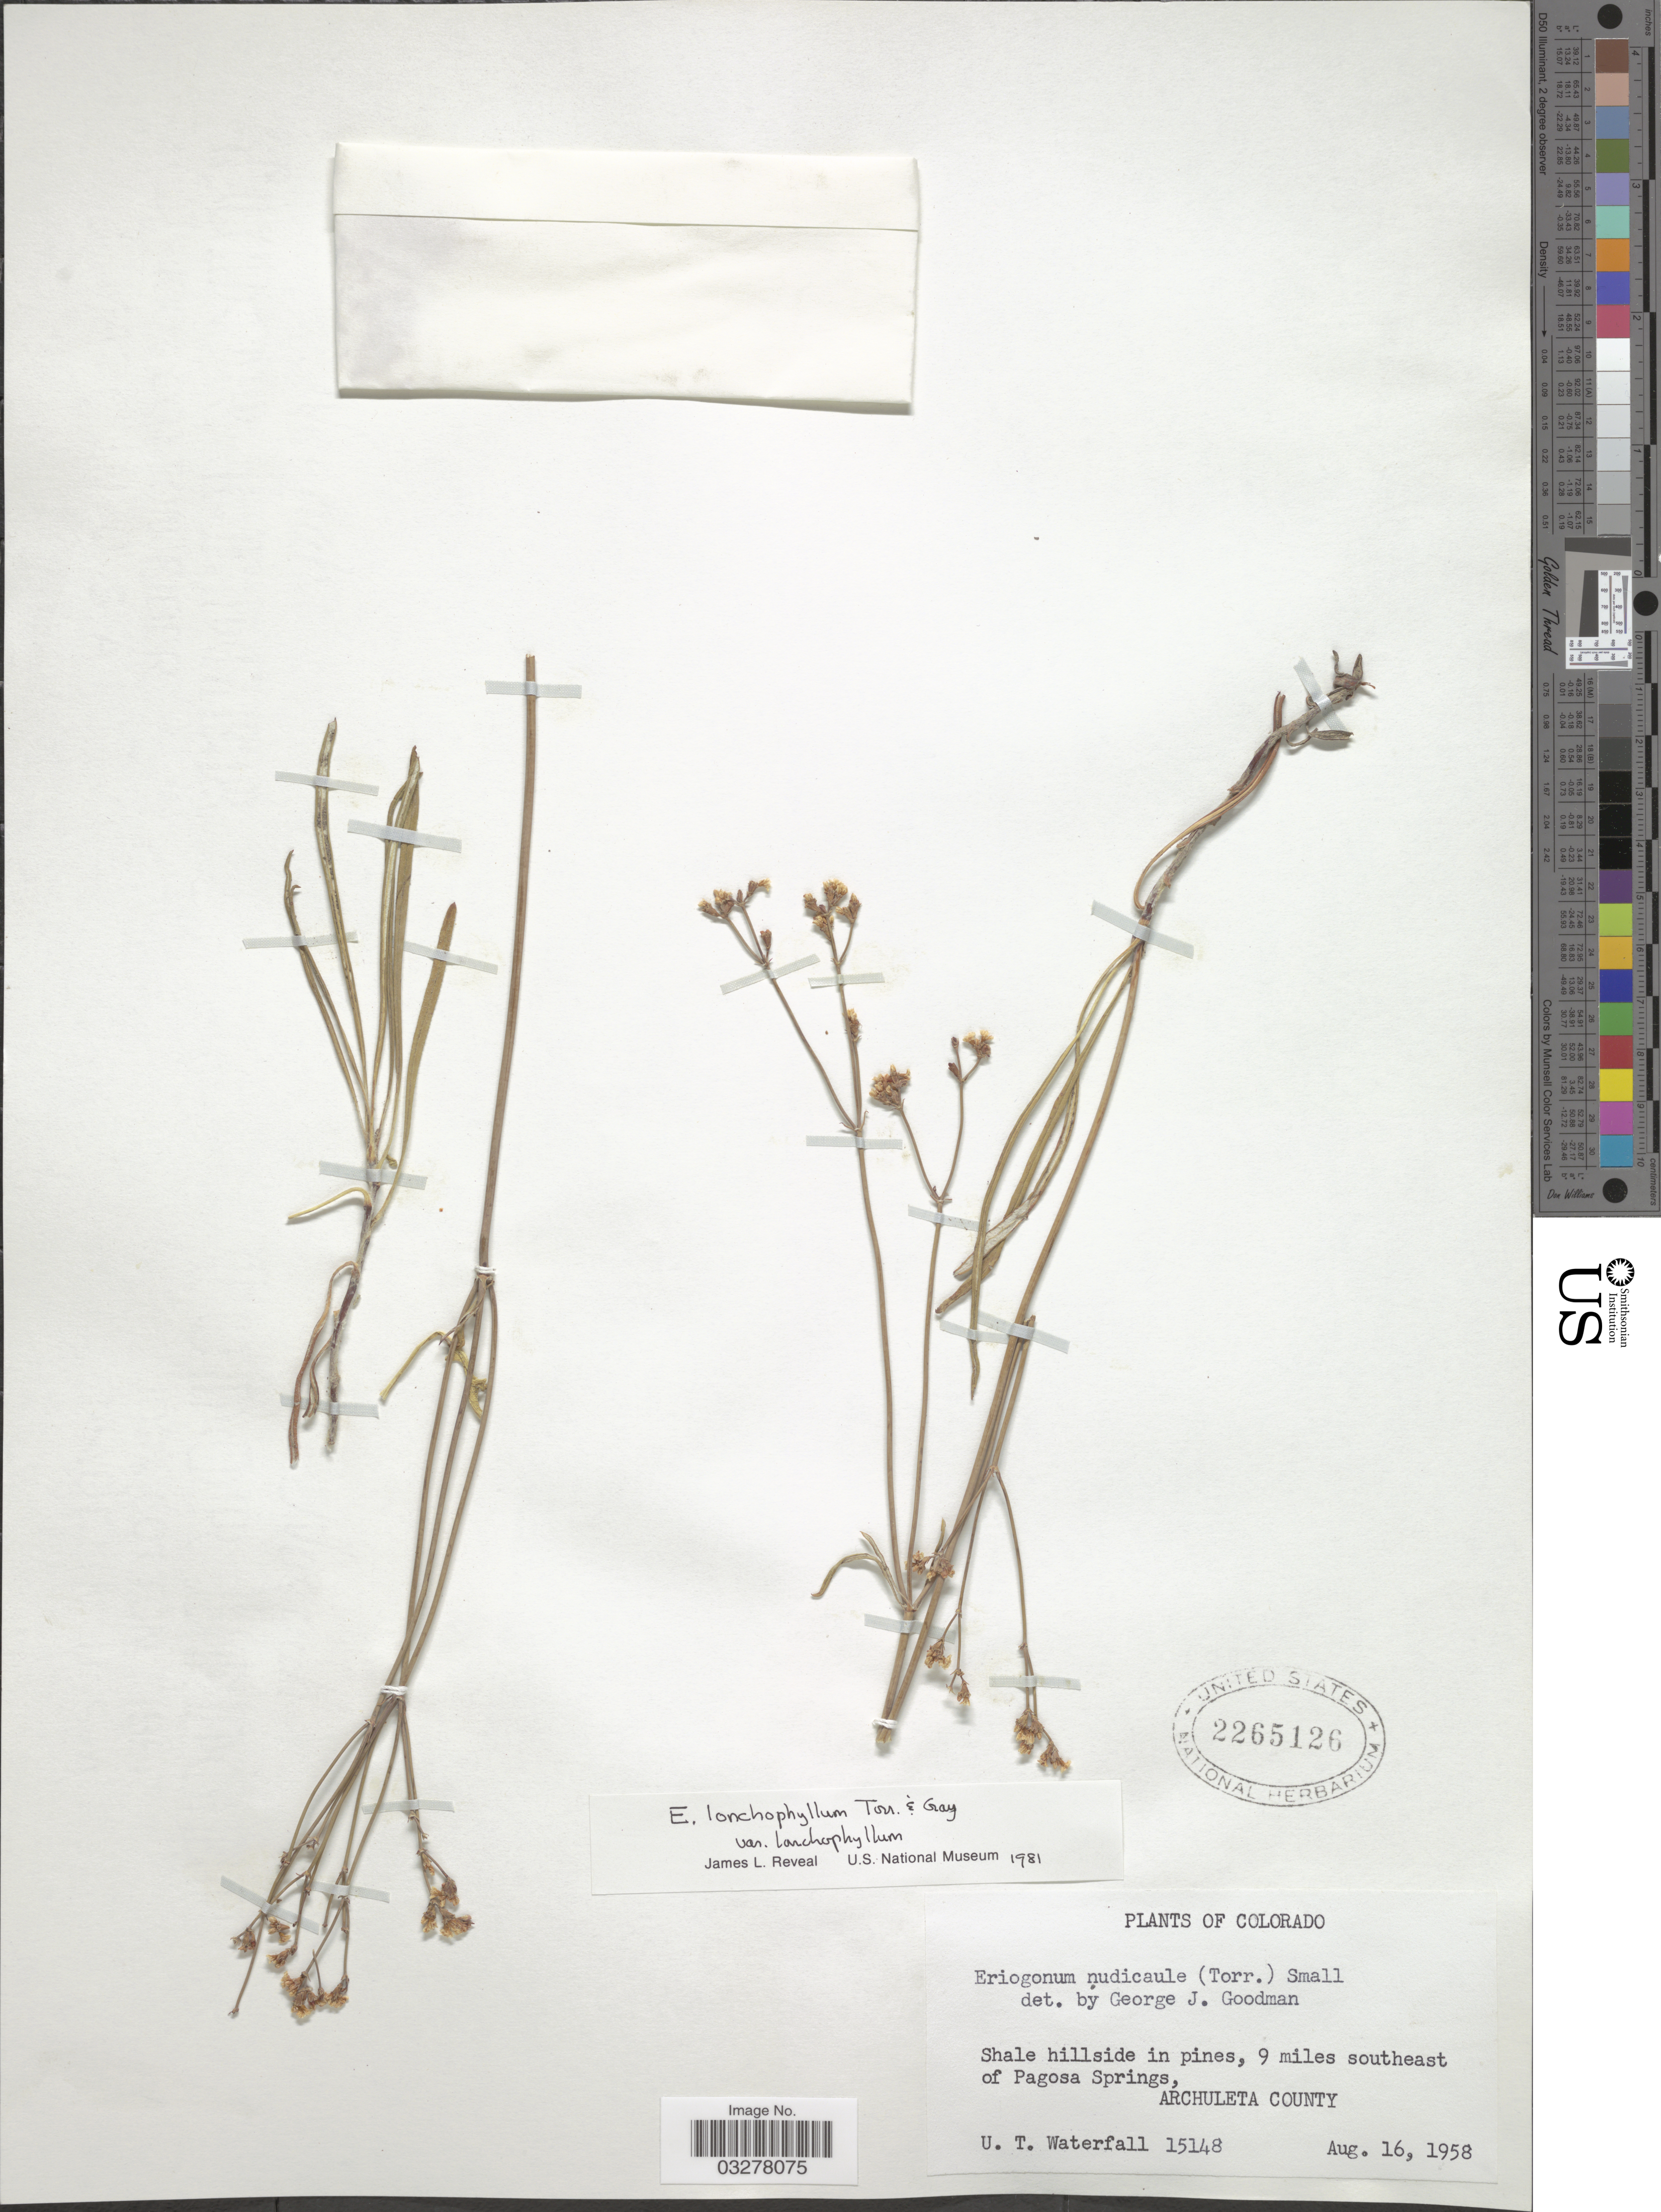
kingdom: Plantae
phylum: Tracheophyta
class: Magnoliopsida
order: Caryophyllales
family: Polygonaceae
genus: Eriogonum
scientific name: Eriogonum lonchophyllum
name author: Torr. & A. Gray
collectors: U. T. Waterfall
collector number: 15148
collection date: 1958-08-16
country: United States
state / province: Colorado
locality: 9 miles southeast of Pagosa Springs, Archuleta County.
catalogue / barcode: US 2265126